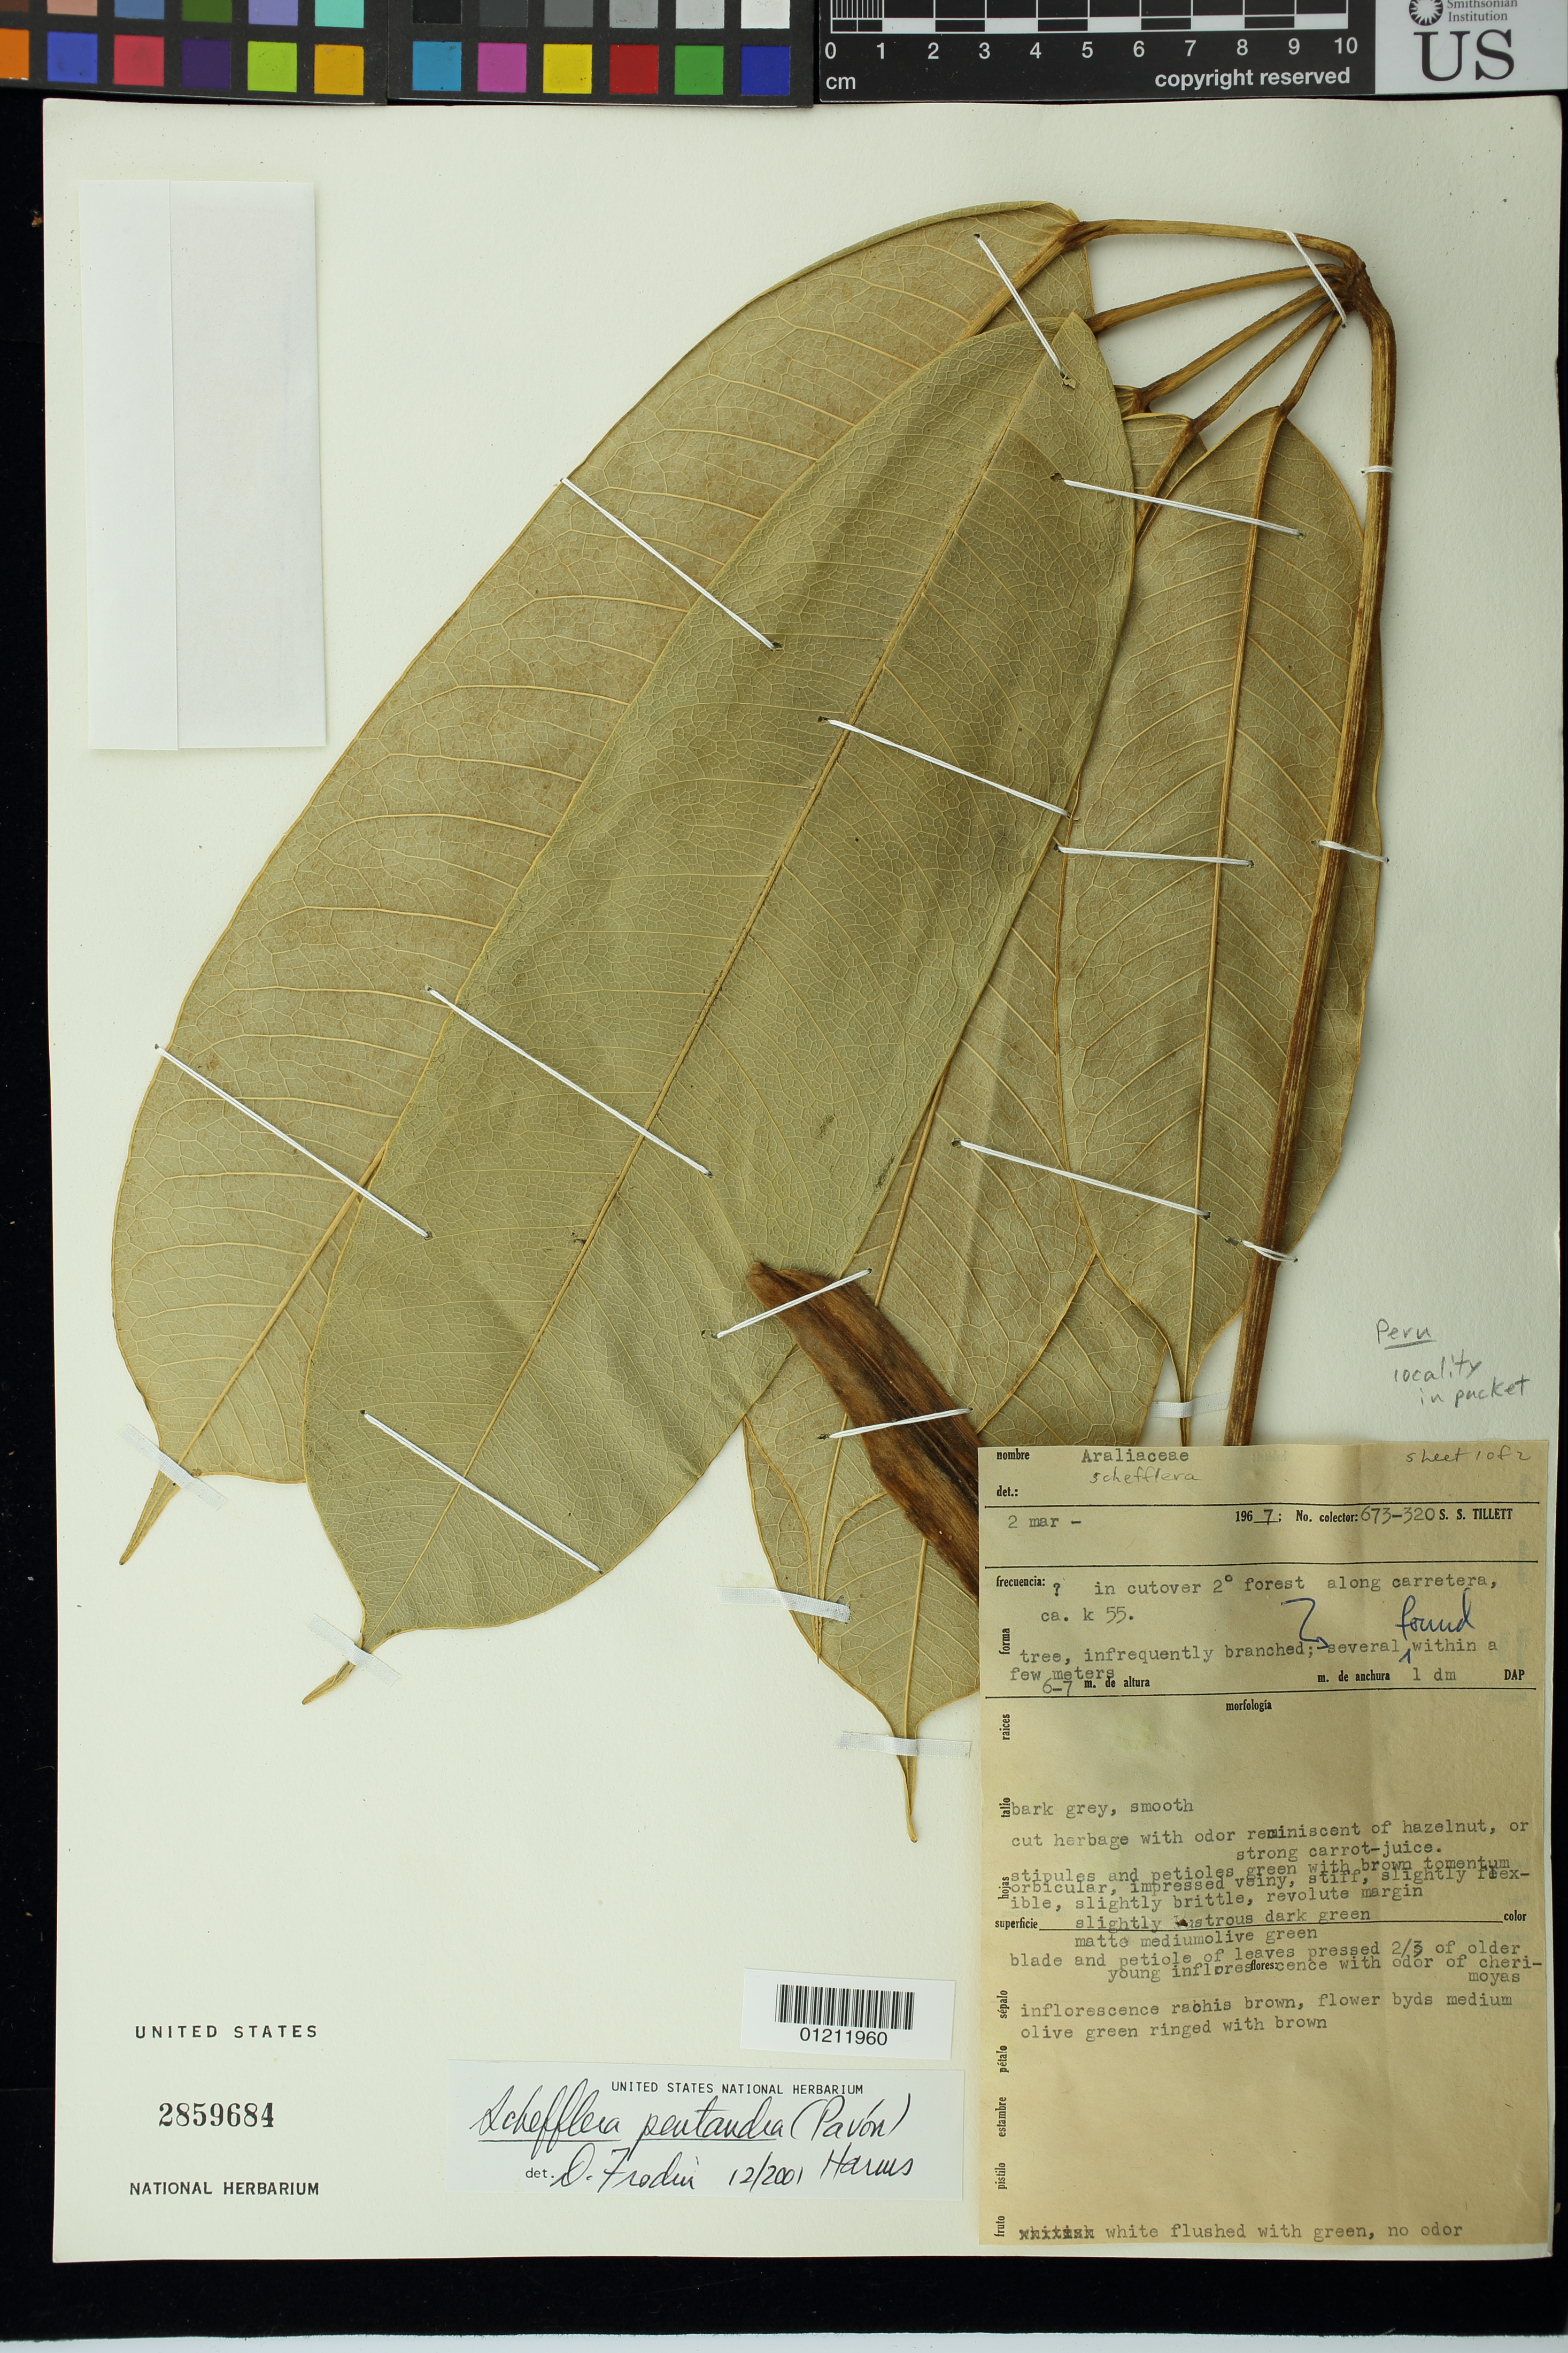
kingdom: Plantae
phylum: Tracheophyta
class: Magnoliopsida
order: Apiales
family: Araliaceae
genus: Schefflera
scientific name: Schefflera pentandra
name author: (Ruiz & Pav.) Harms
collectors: S. S. Tillett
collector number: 673-320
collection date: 1967-03-02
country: Peru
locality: ? in cutover 2° forest along carretera, ca. k 55.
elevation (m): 6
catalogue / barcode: US 2859684